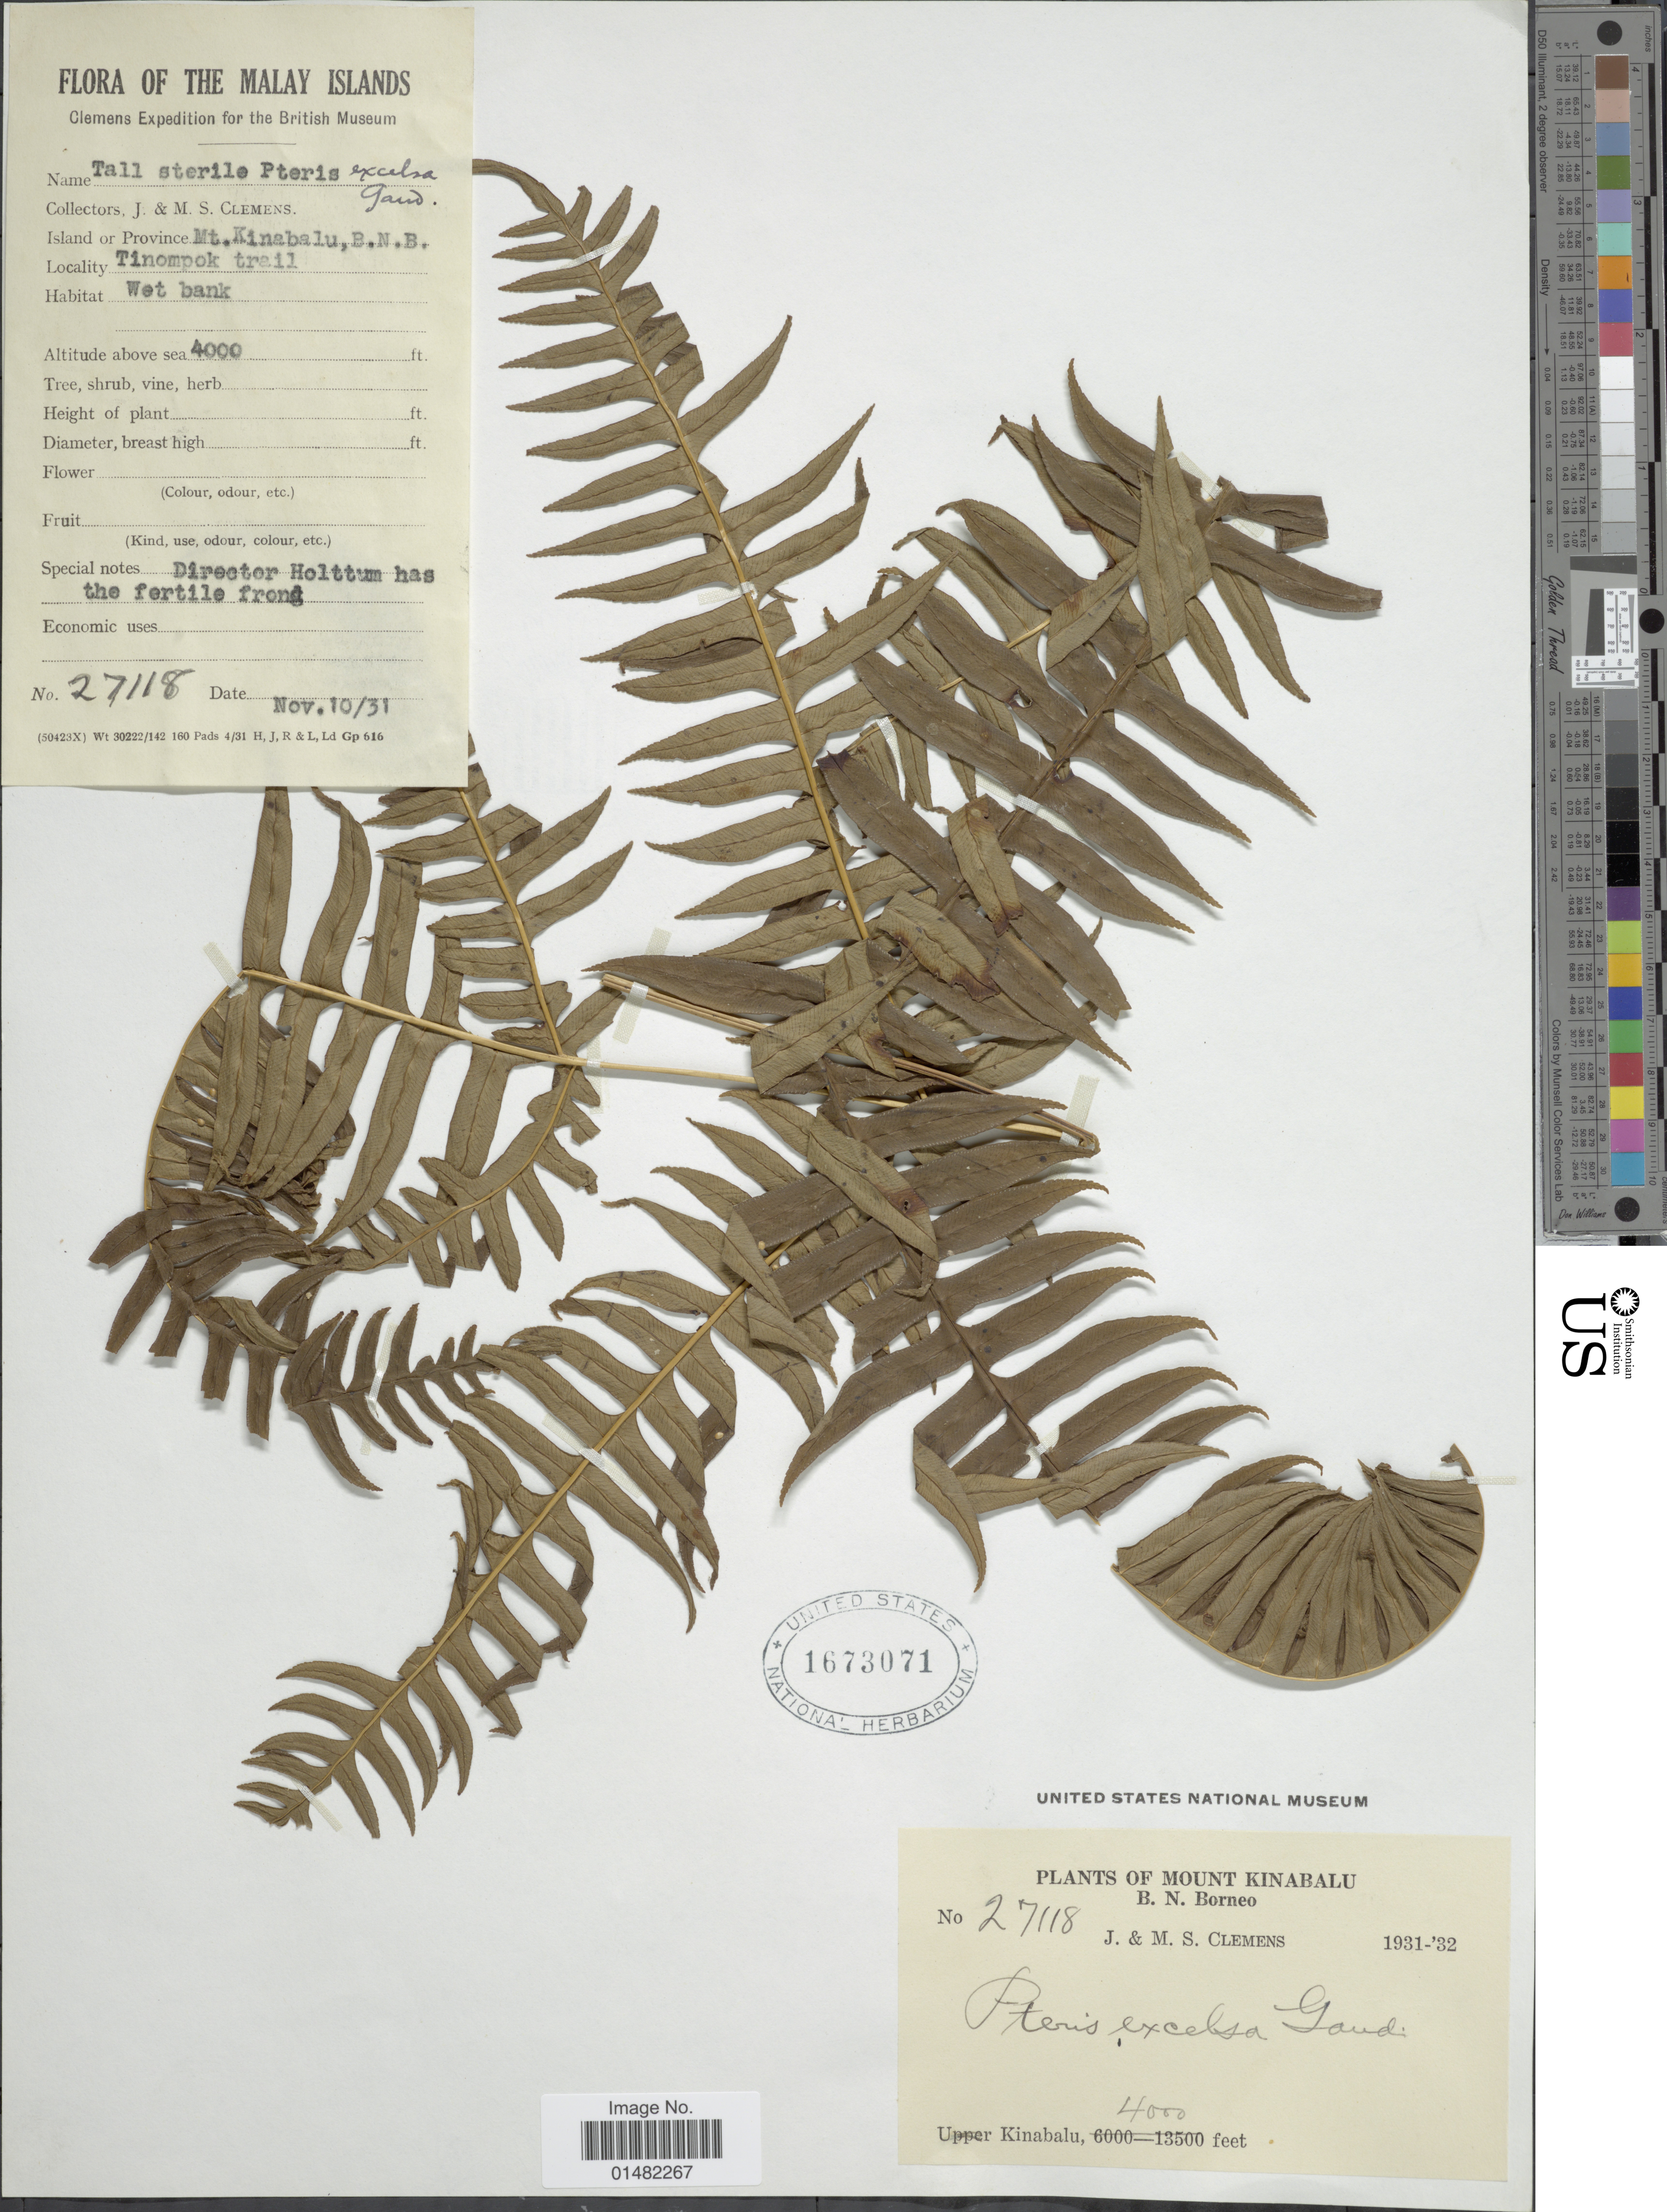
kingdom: Plantae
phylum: Tracheophyta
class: Polypodiopsida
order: Polypodiales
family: Pteridaceae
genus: Pteris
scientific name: Pteris terminalis var. terminalis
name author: Wall.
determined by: Wagner, W. L., (BOT), Smithsonian Institution - National Museum of Natural History (UNITED STATES)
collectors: J. Clemens & M. S. Clemens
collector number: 27118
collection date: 1931-11-10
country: Malaysia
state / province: Sabah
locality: Mount Kinabalu, B.N. Borneo, Kinabalu, Tinompok trail, Malay islands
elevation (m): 1219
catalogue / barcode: US 1673071